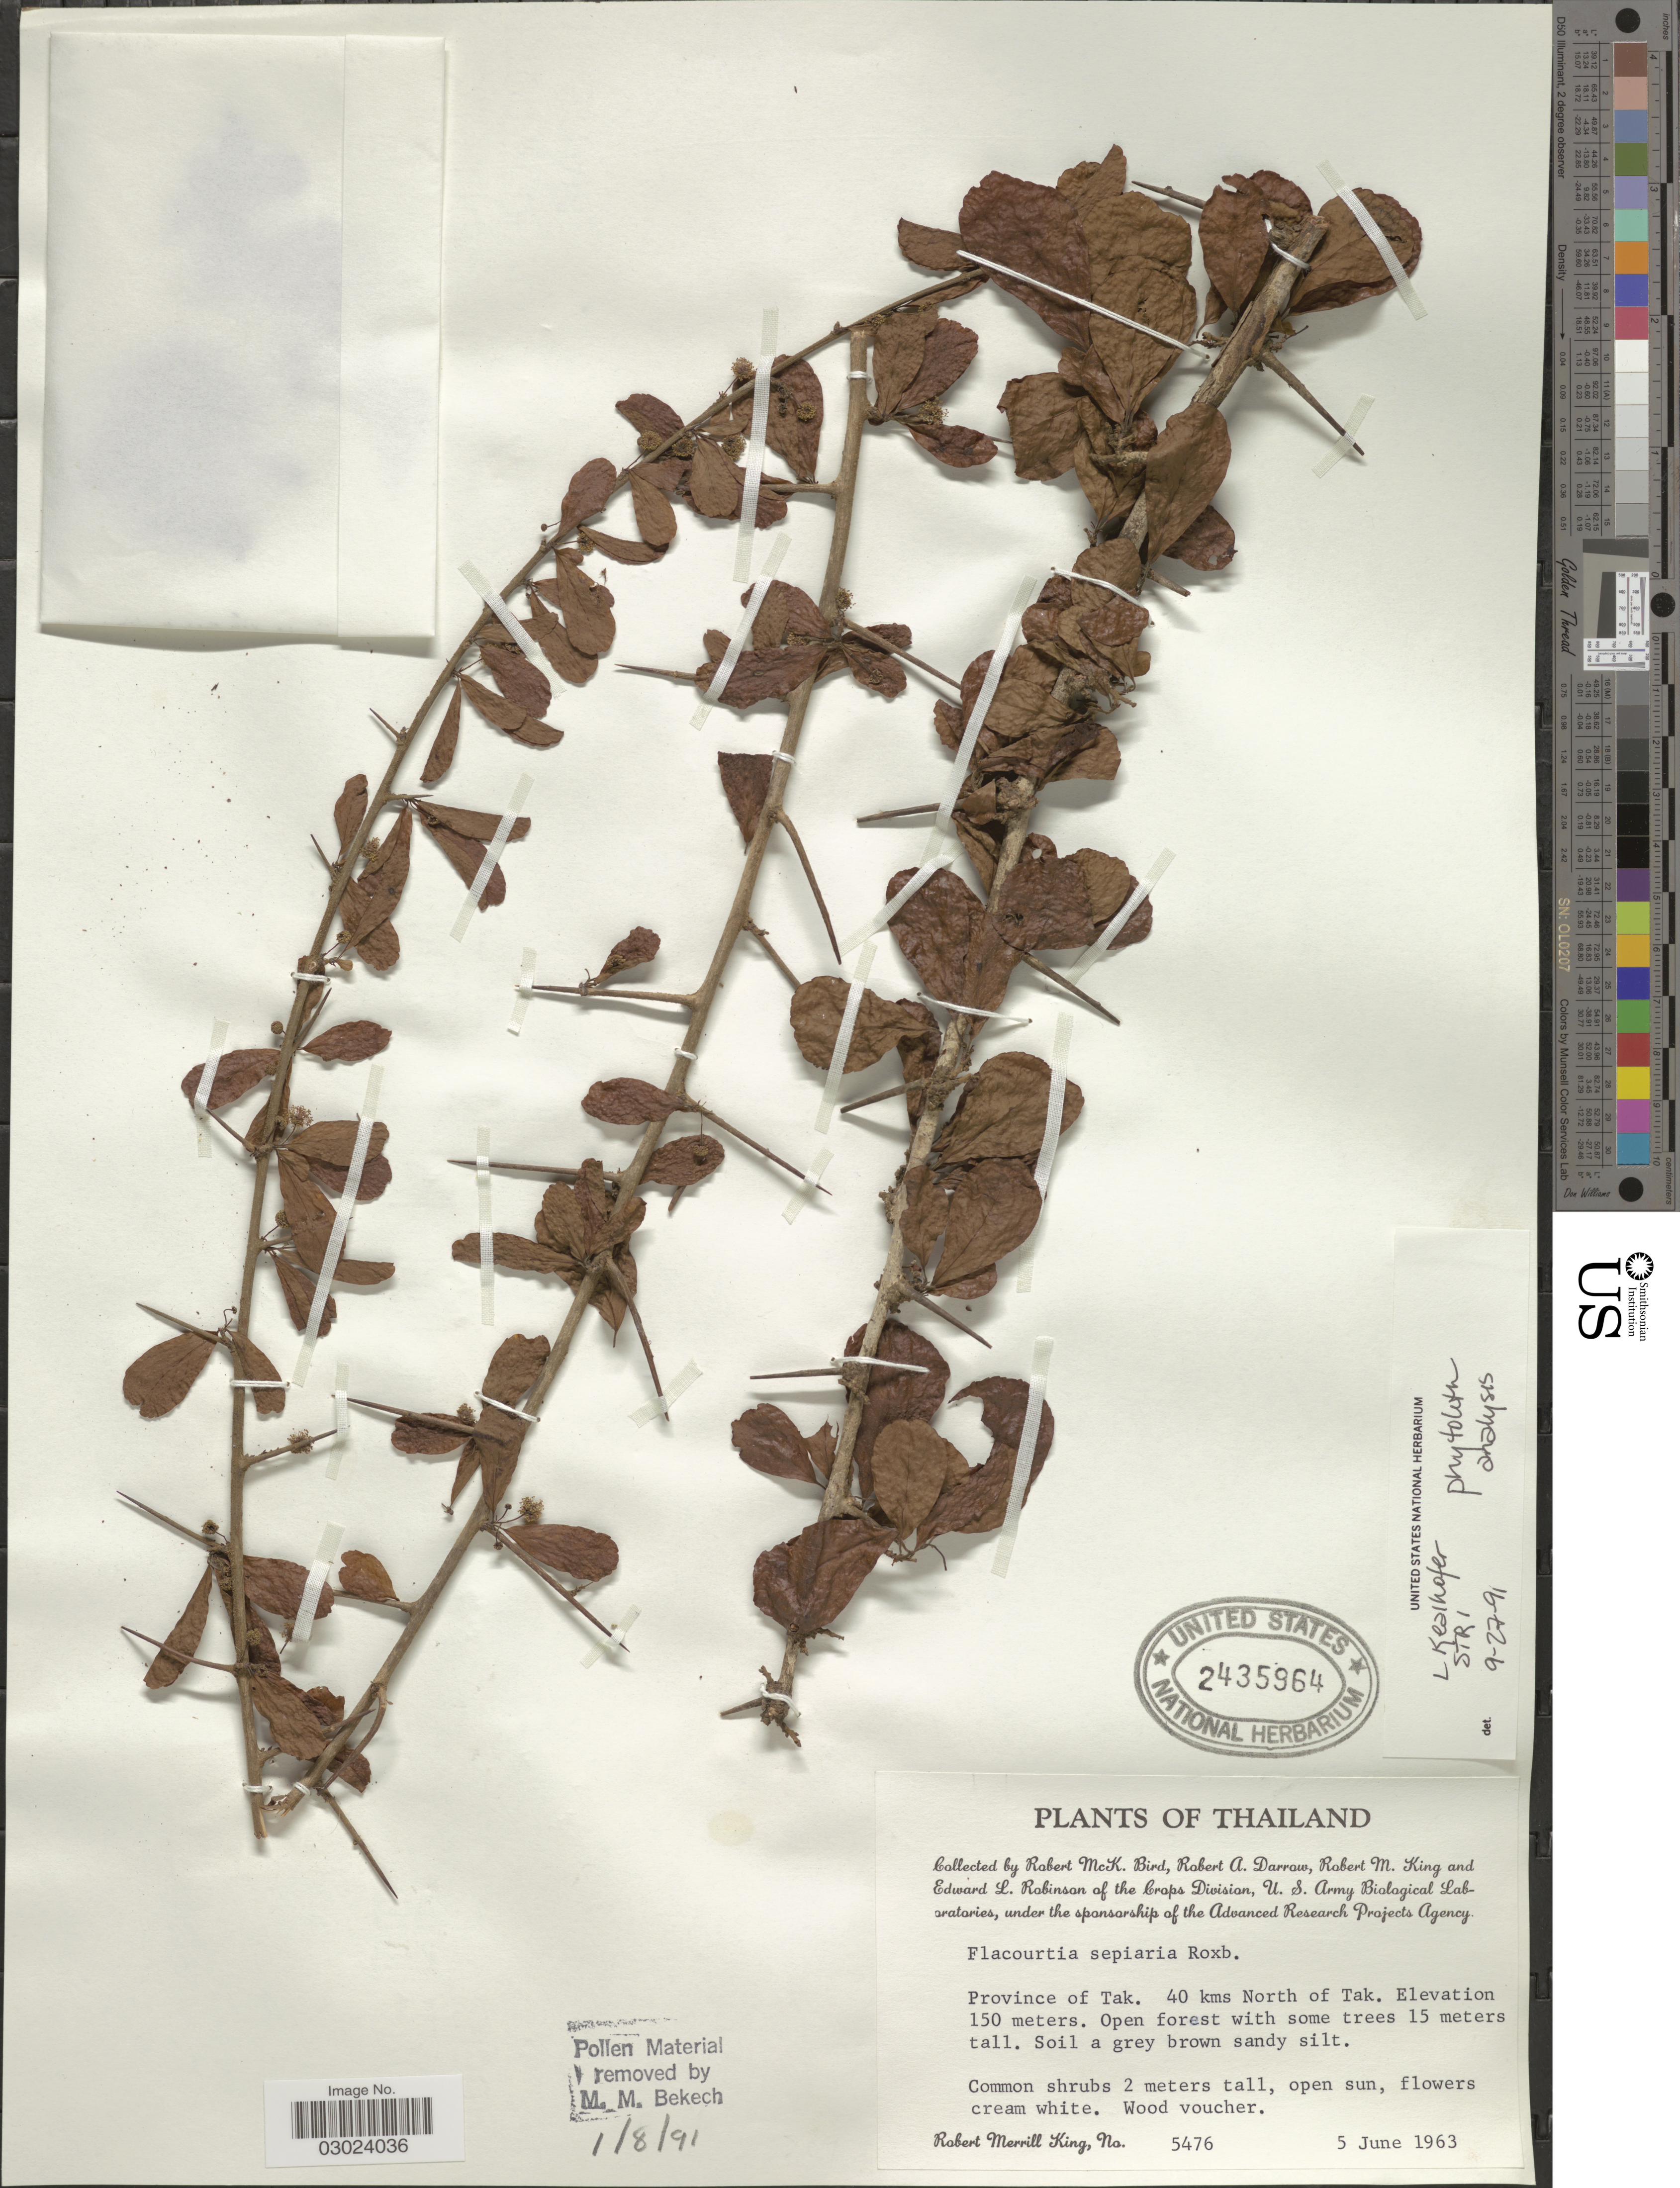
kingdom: Plantae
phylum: Tracheophyta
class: Magnoliopsida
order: Malpighiales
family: Salicaceae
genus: Flacourtia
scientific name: Flacourtia sepiaria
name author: Roxb.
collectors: R. M. King, R. M. Bird, R. A. Darrow & E. L. Robinson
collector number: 5476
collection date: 1963-06-05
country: Thailand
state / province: Tak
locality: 40 kms North of Tak.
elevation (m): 150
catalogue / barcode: US 2435964